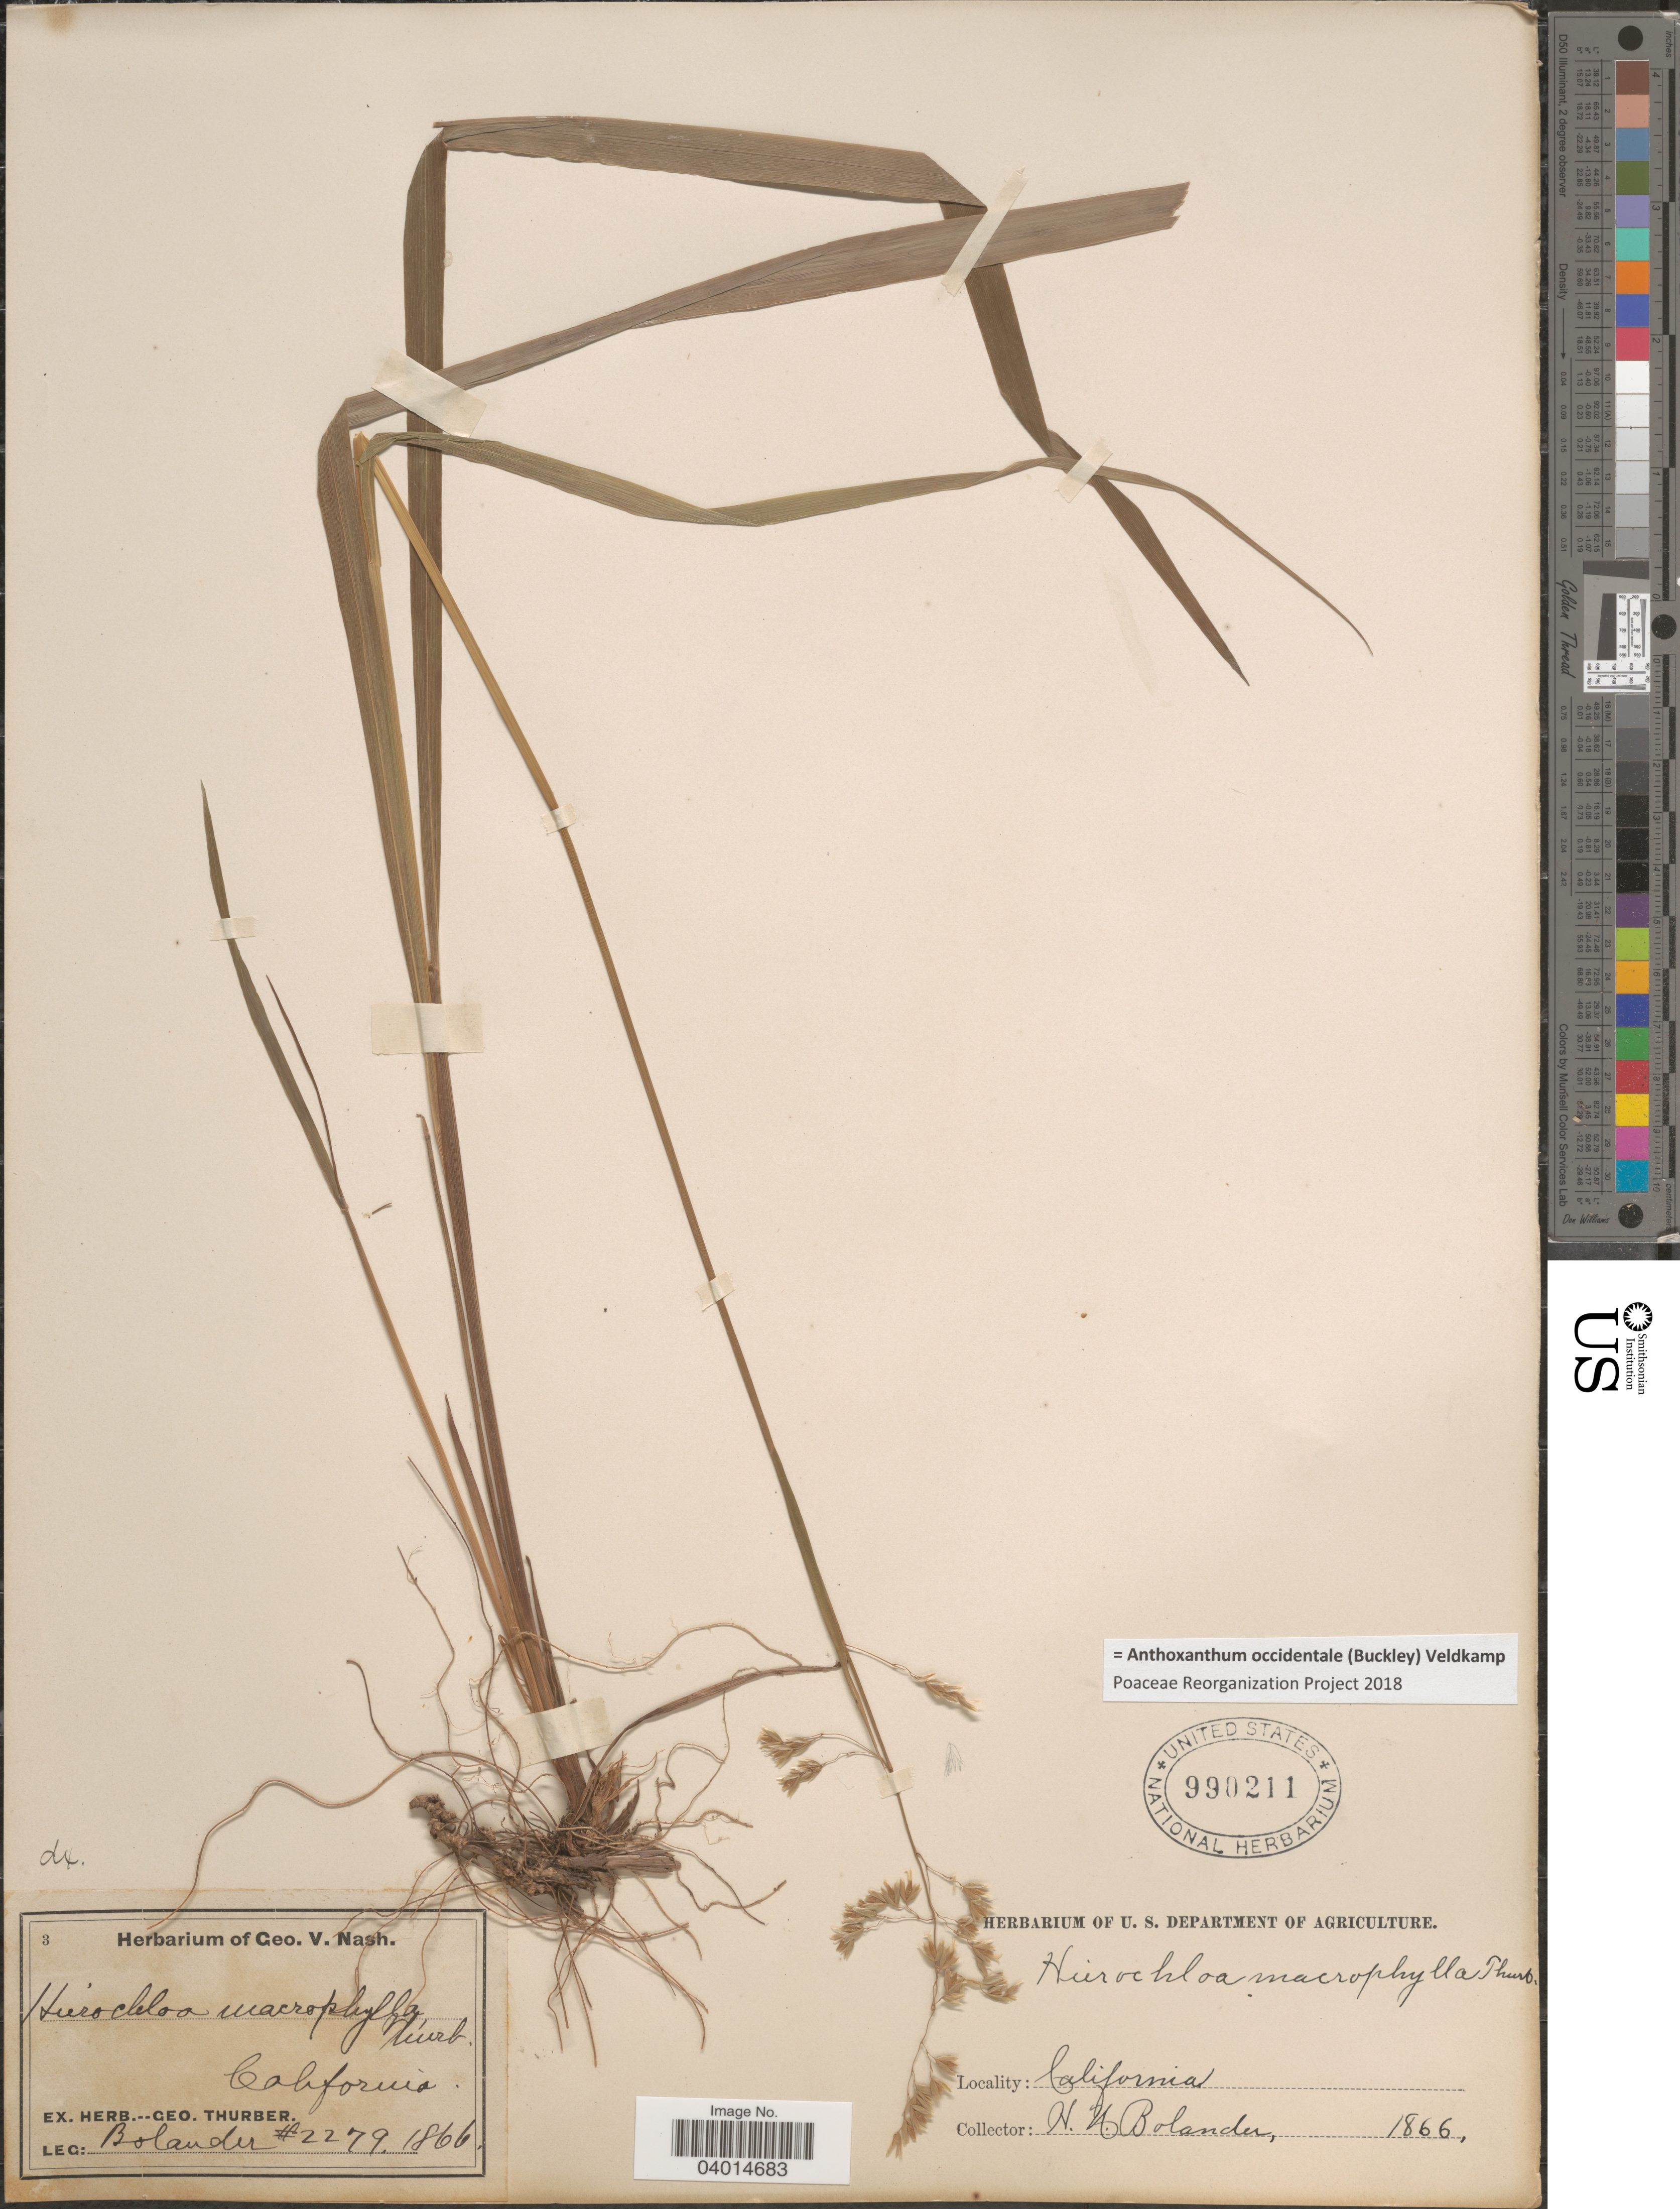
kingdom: Plantae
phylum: Tracheophyta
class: Liliopsida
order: Poales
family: Poaceae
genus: Anthoxanthum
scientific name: Anthoxanthum occidentale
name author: (Buckley) Veldkamp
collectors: H. Bolander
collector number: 2279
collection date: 1866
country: United States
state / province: California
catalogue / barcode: US 990211